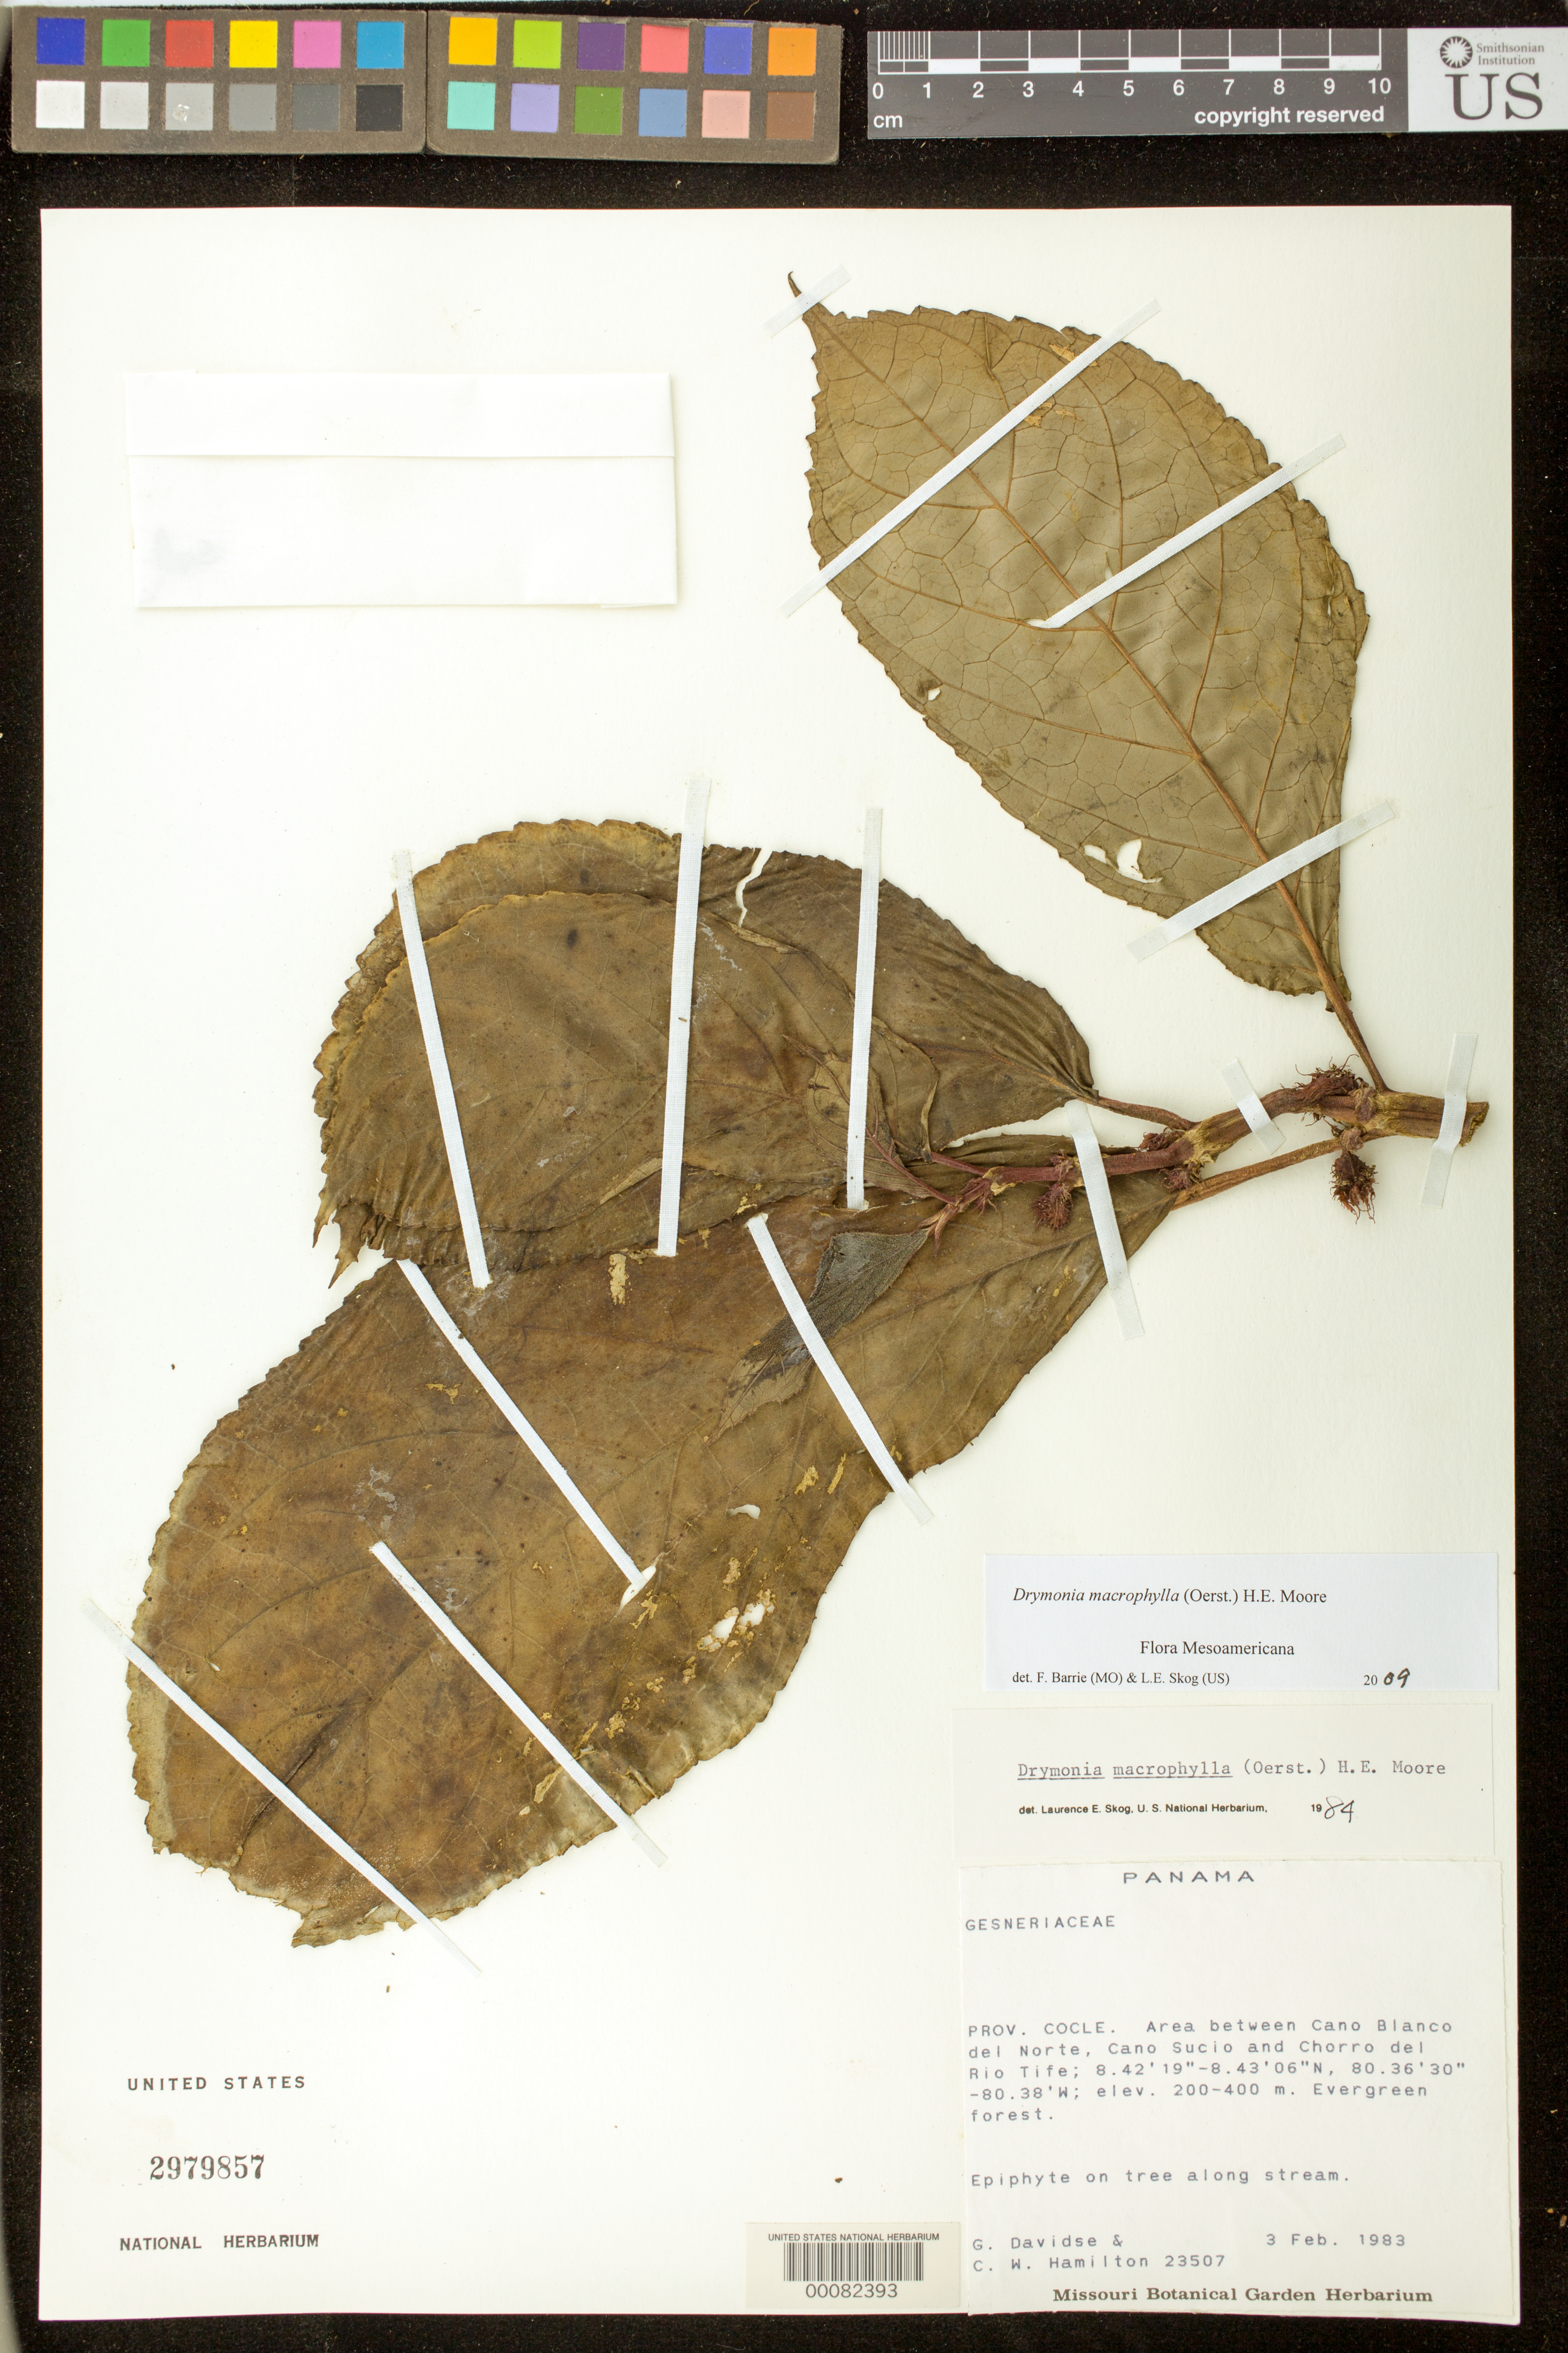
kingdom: Plantae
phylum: Tracheophyta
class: Magnoliopsida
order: Lamiales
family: Gesneriaceae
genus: Drymonia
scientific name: Drymonia macrophylla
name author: (Oerst.) H.E. Moore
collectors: G. Davidse & C. W. Hamilton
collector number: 23507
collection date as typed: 03 Feb 1983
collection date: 1983-02-03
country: Panama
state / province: Coclé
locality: Area between Cano Blanco del Norte, Cano Sucio and Chorro del Rio Tife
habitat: Evergreen forest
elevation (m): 200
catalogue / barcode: US 2979857